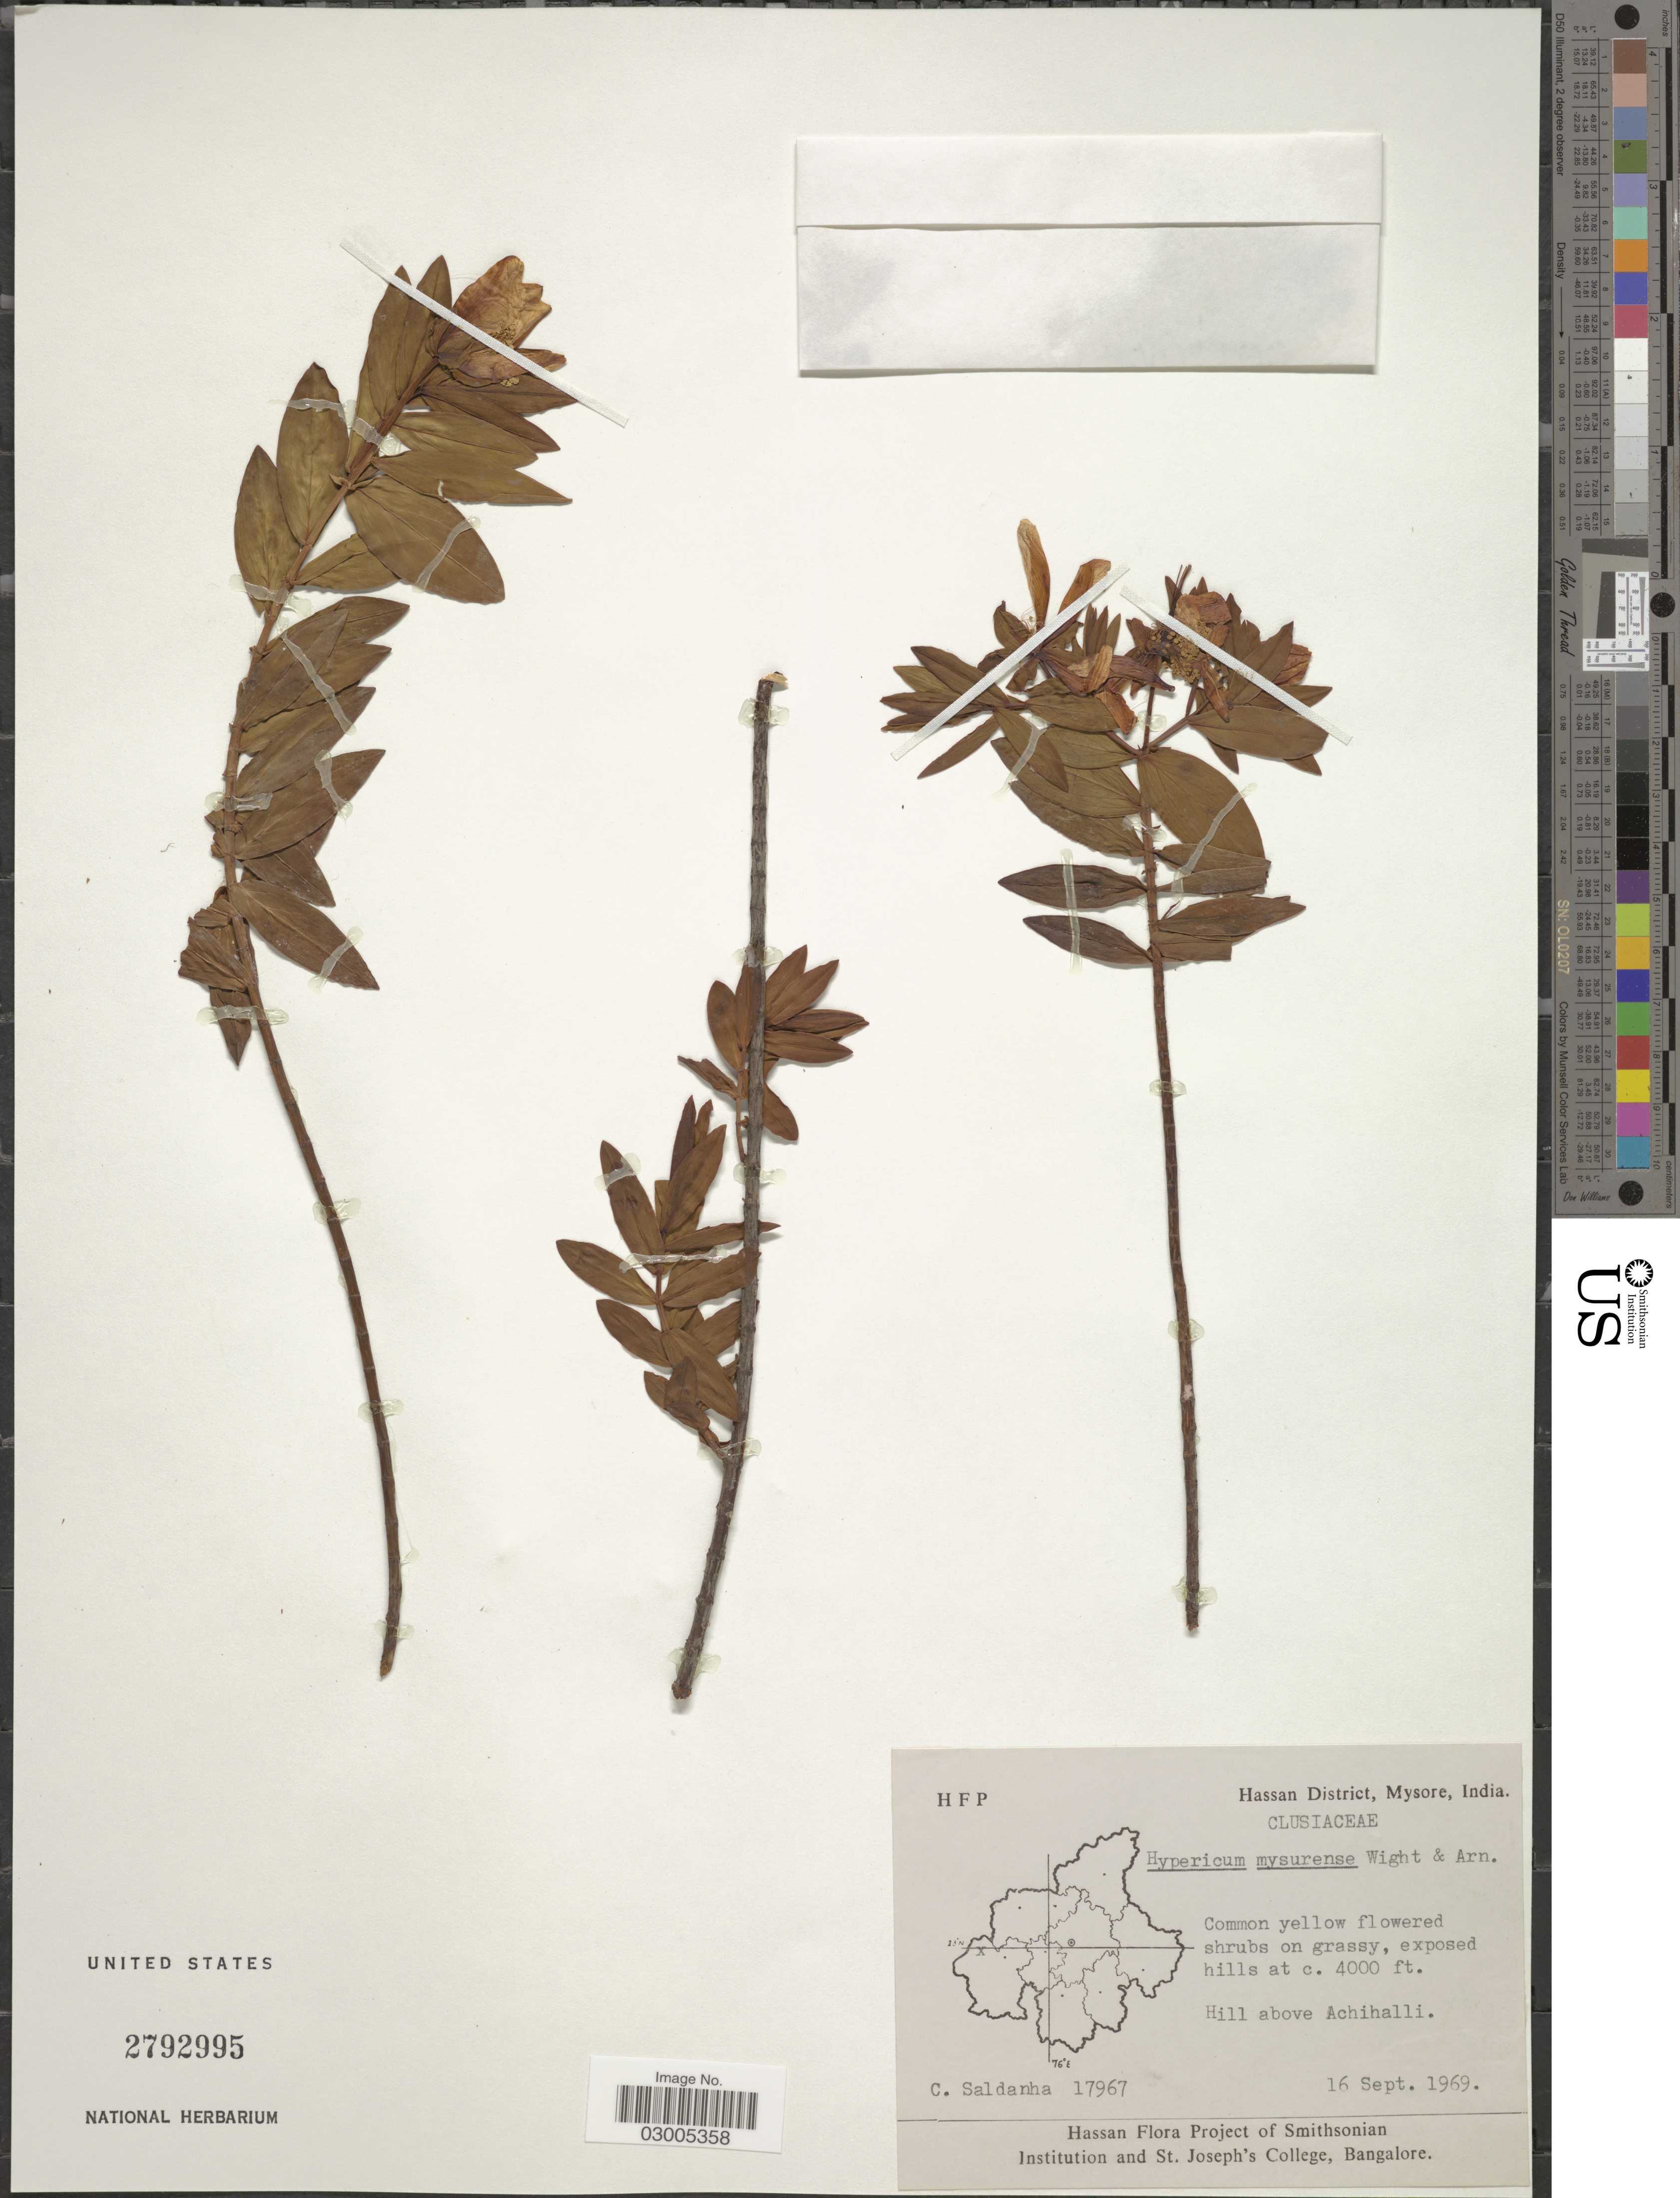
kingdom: Plantae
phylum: Tracheophyta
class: Magnoliopsida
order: Malpighiales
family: Hypericaceae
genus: Hypericum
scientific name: Hypericum mysorense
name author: F. Heyne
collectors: C. Saldanha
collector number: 17967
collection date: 1969-09-16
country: India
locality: Hassan District, Mysore. Hill above Achihalli.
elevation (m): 1219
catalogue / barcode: US 2792995